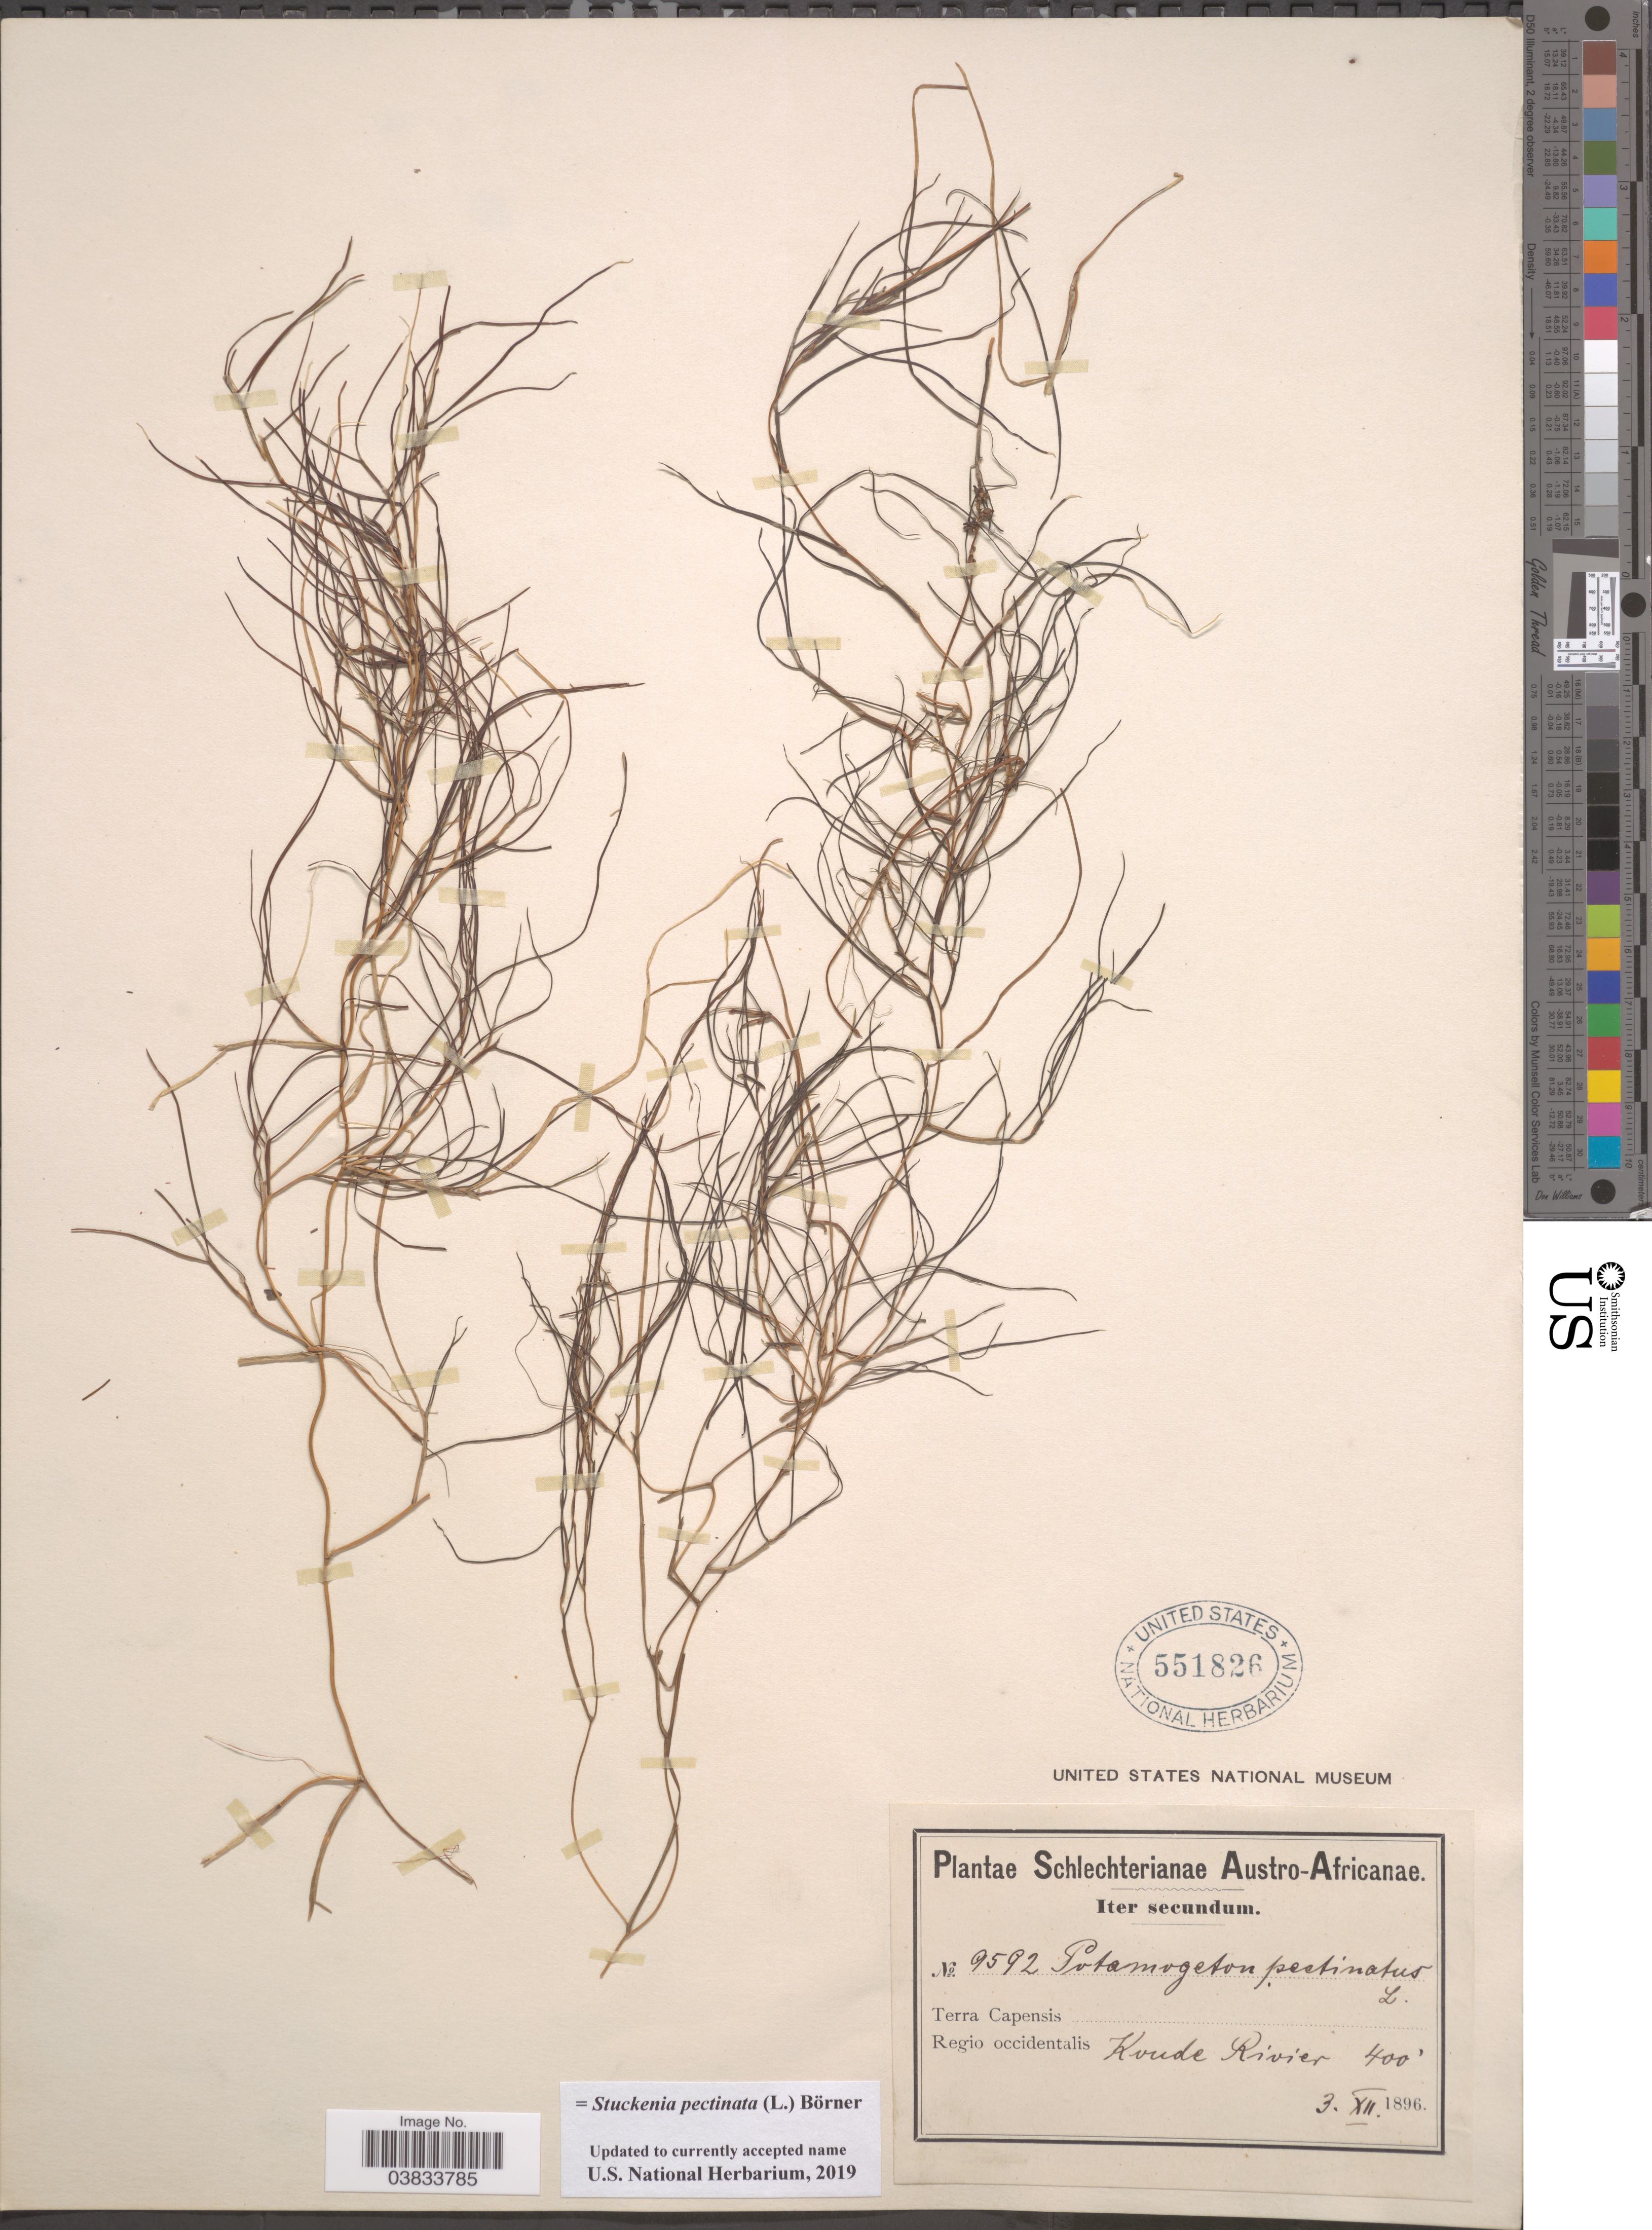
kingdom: Plantae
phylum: Tracheophyta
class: Liliopsida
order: Alismatales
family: Potamogetonaceae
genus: Stuckenia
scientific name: Stuckenia pectinata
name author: (L.) Börner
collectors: Schlechter, --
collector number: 9592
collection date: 1896-12-03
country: South Africa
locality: Austro-Africanae. Terra Capensis. Regio occidentalis. Koude Rivier.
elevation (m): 122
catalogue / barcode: US 551826